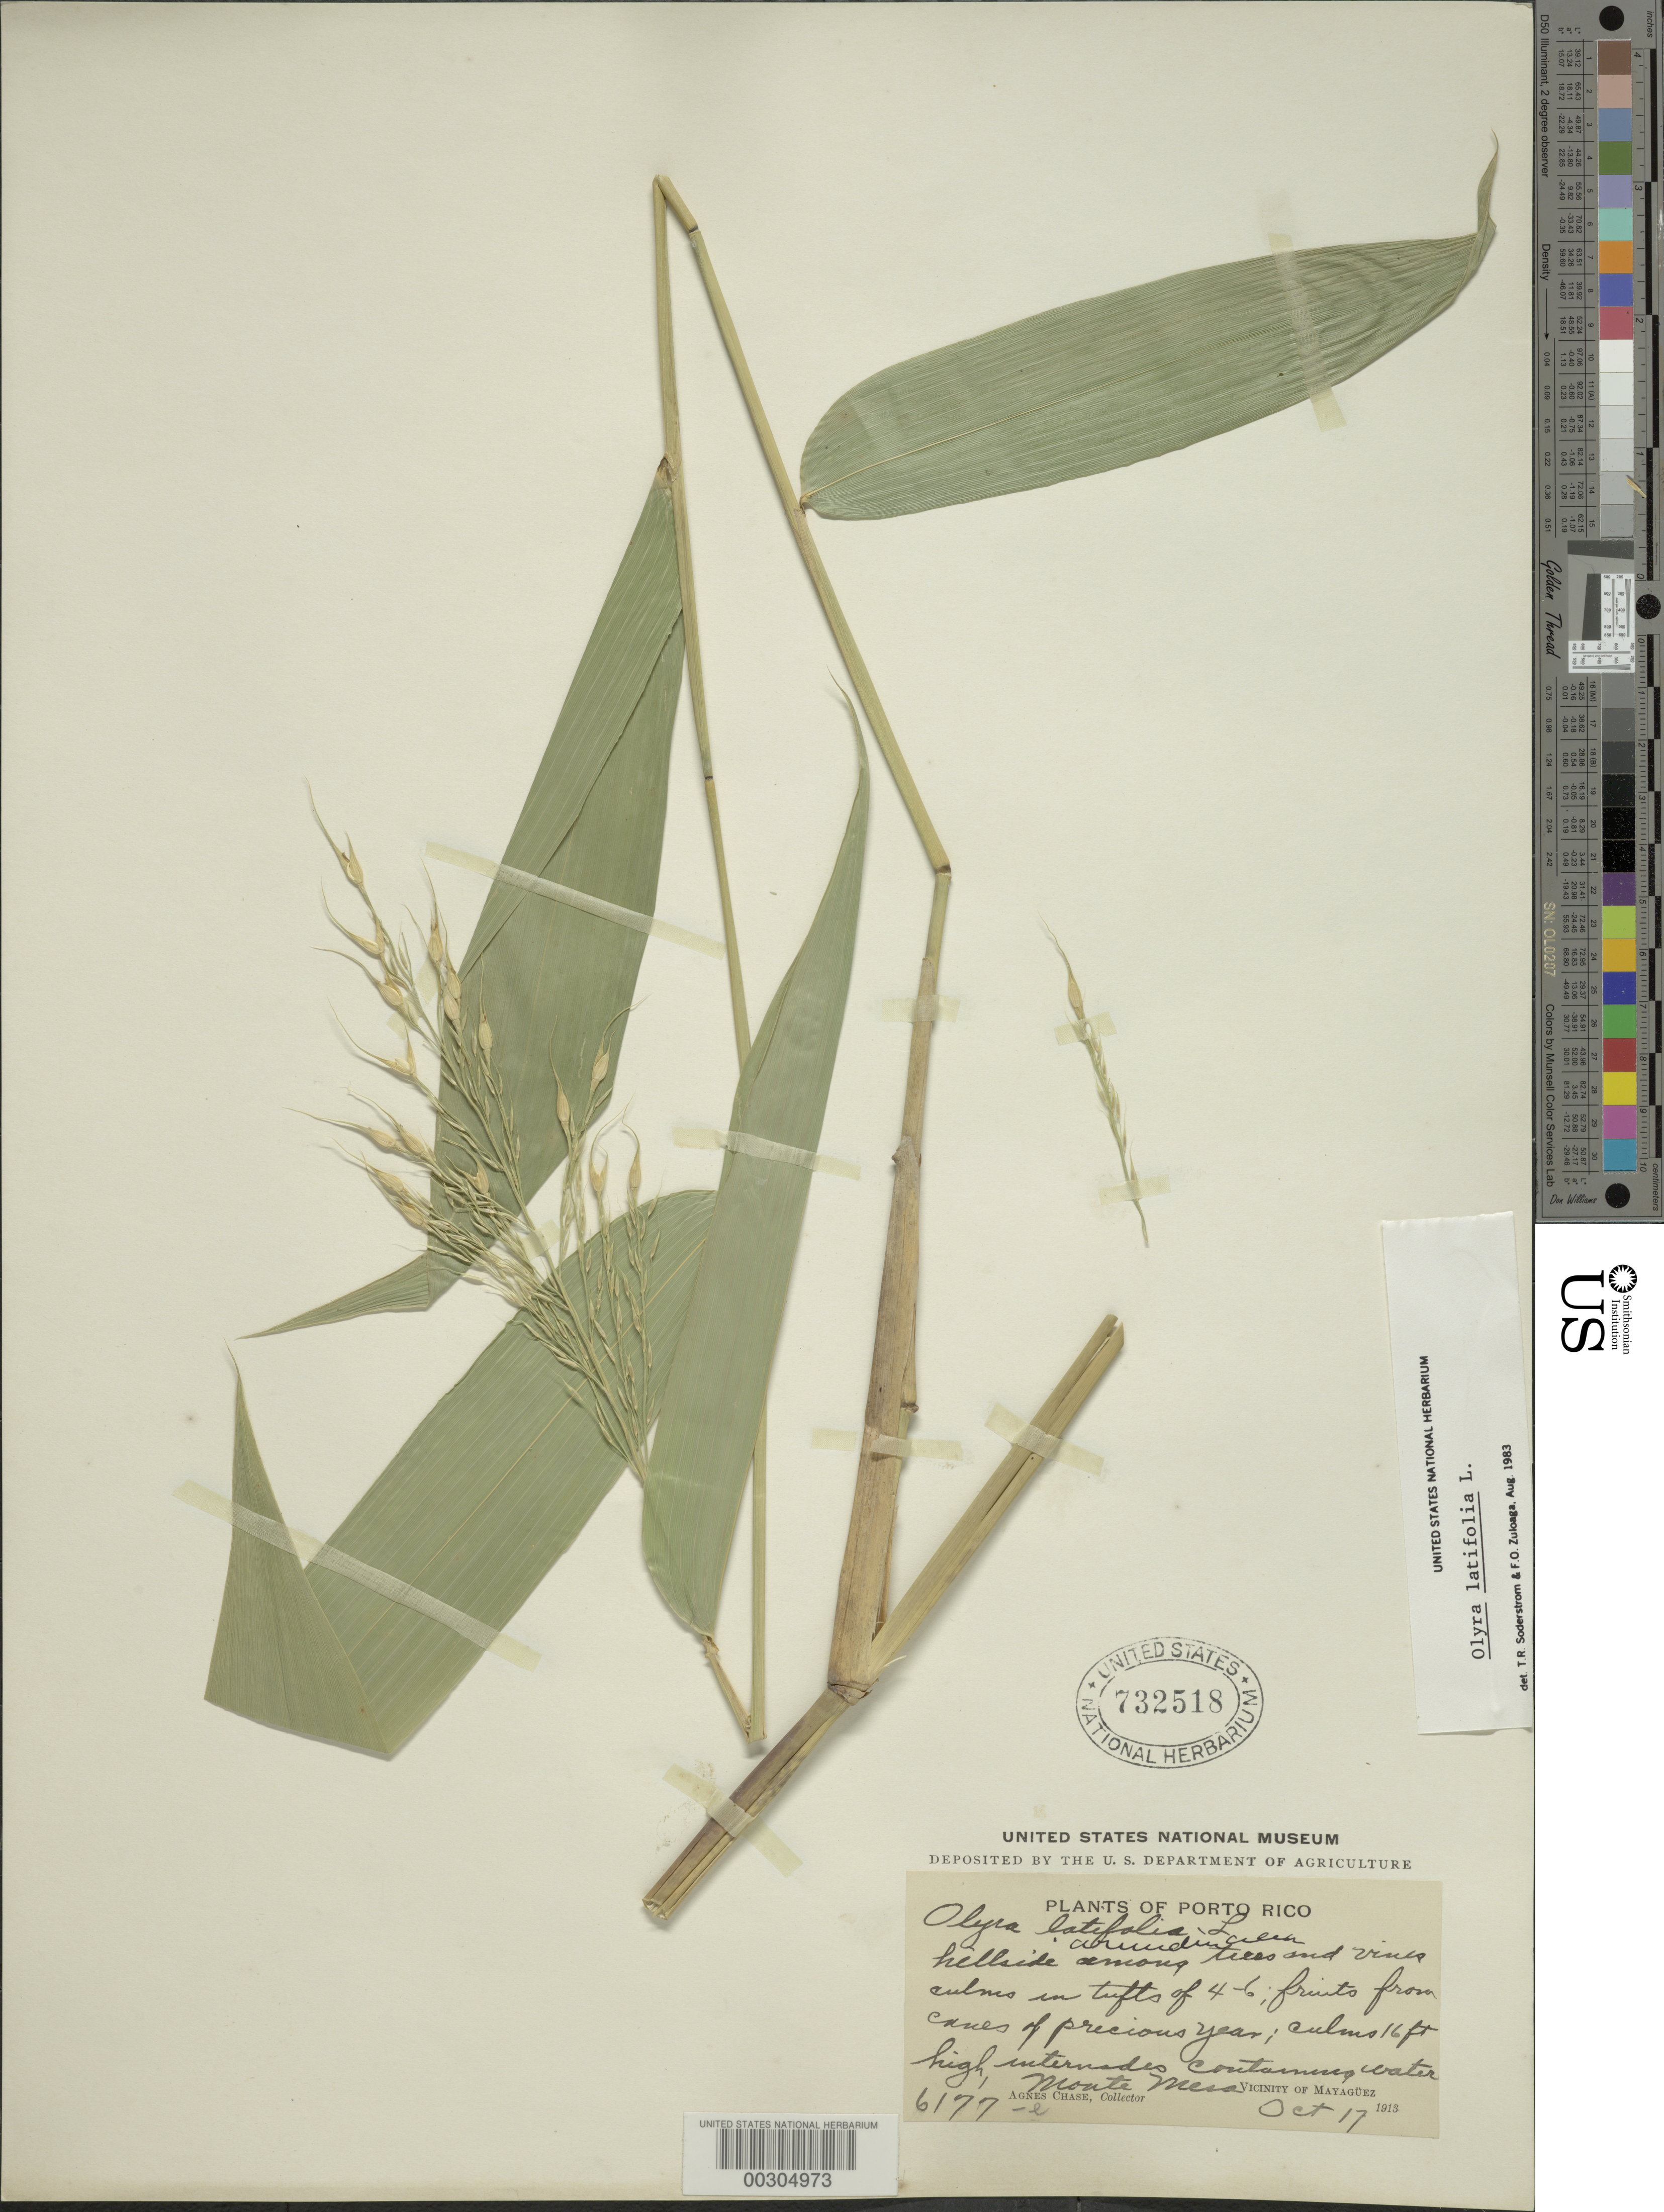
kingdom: Plantae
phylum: Tracheophyta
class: Liliopsida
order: Poales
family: Poaceae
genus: Olyra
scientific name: Olyra latifolia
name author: L.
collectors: A. Chase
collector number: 6177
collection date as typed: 17 Oct 1913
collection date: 1913-10-17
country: Puerto Rico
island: Greater Antilles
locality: Monte mesa, mayaguez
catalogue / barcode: US 732518